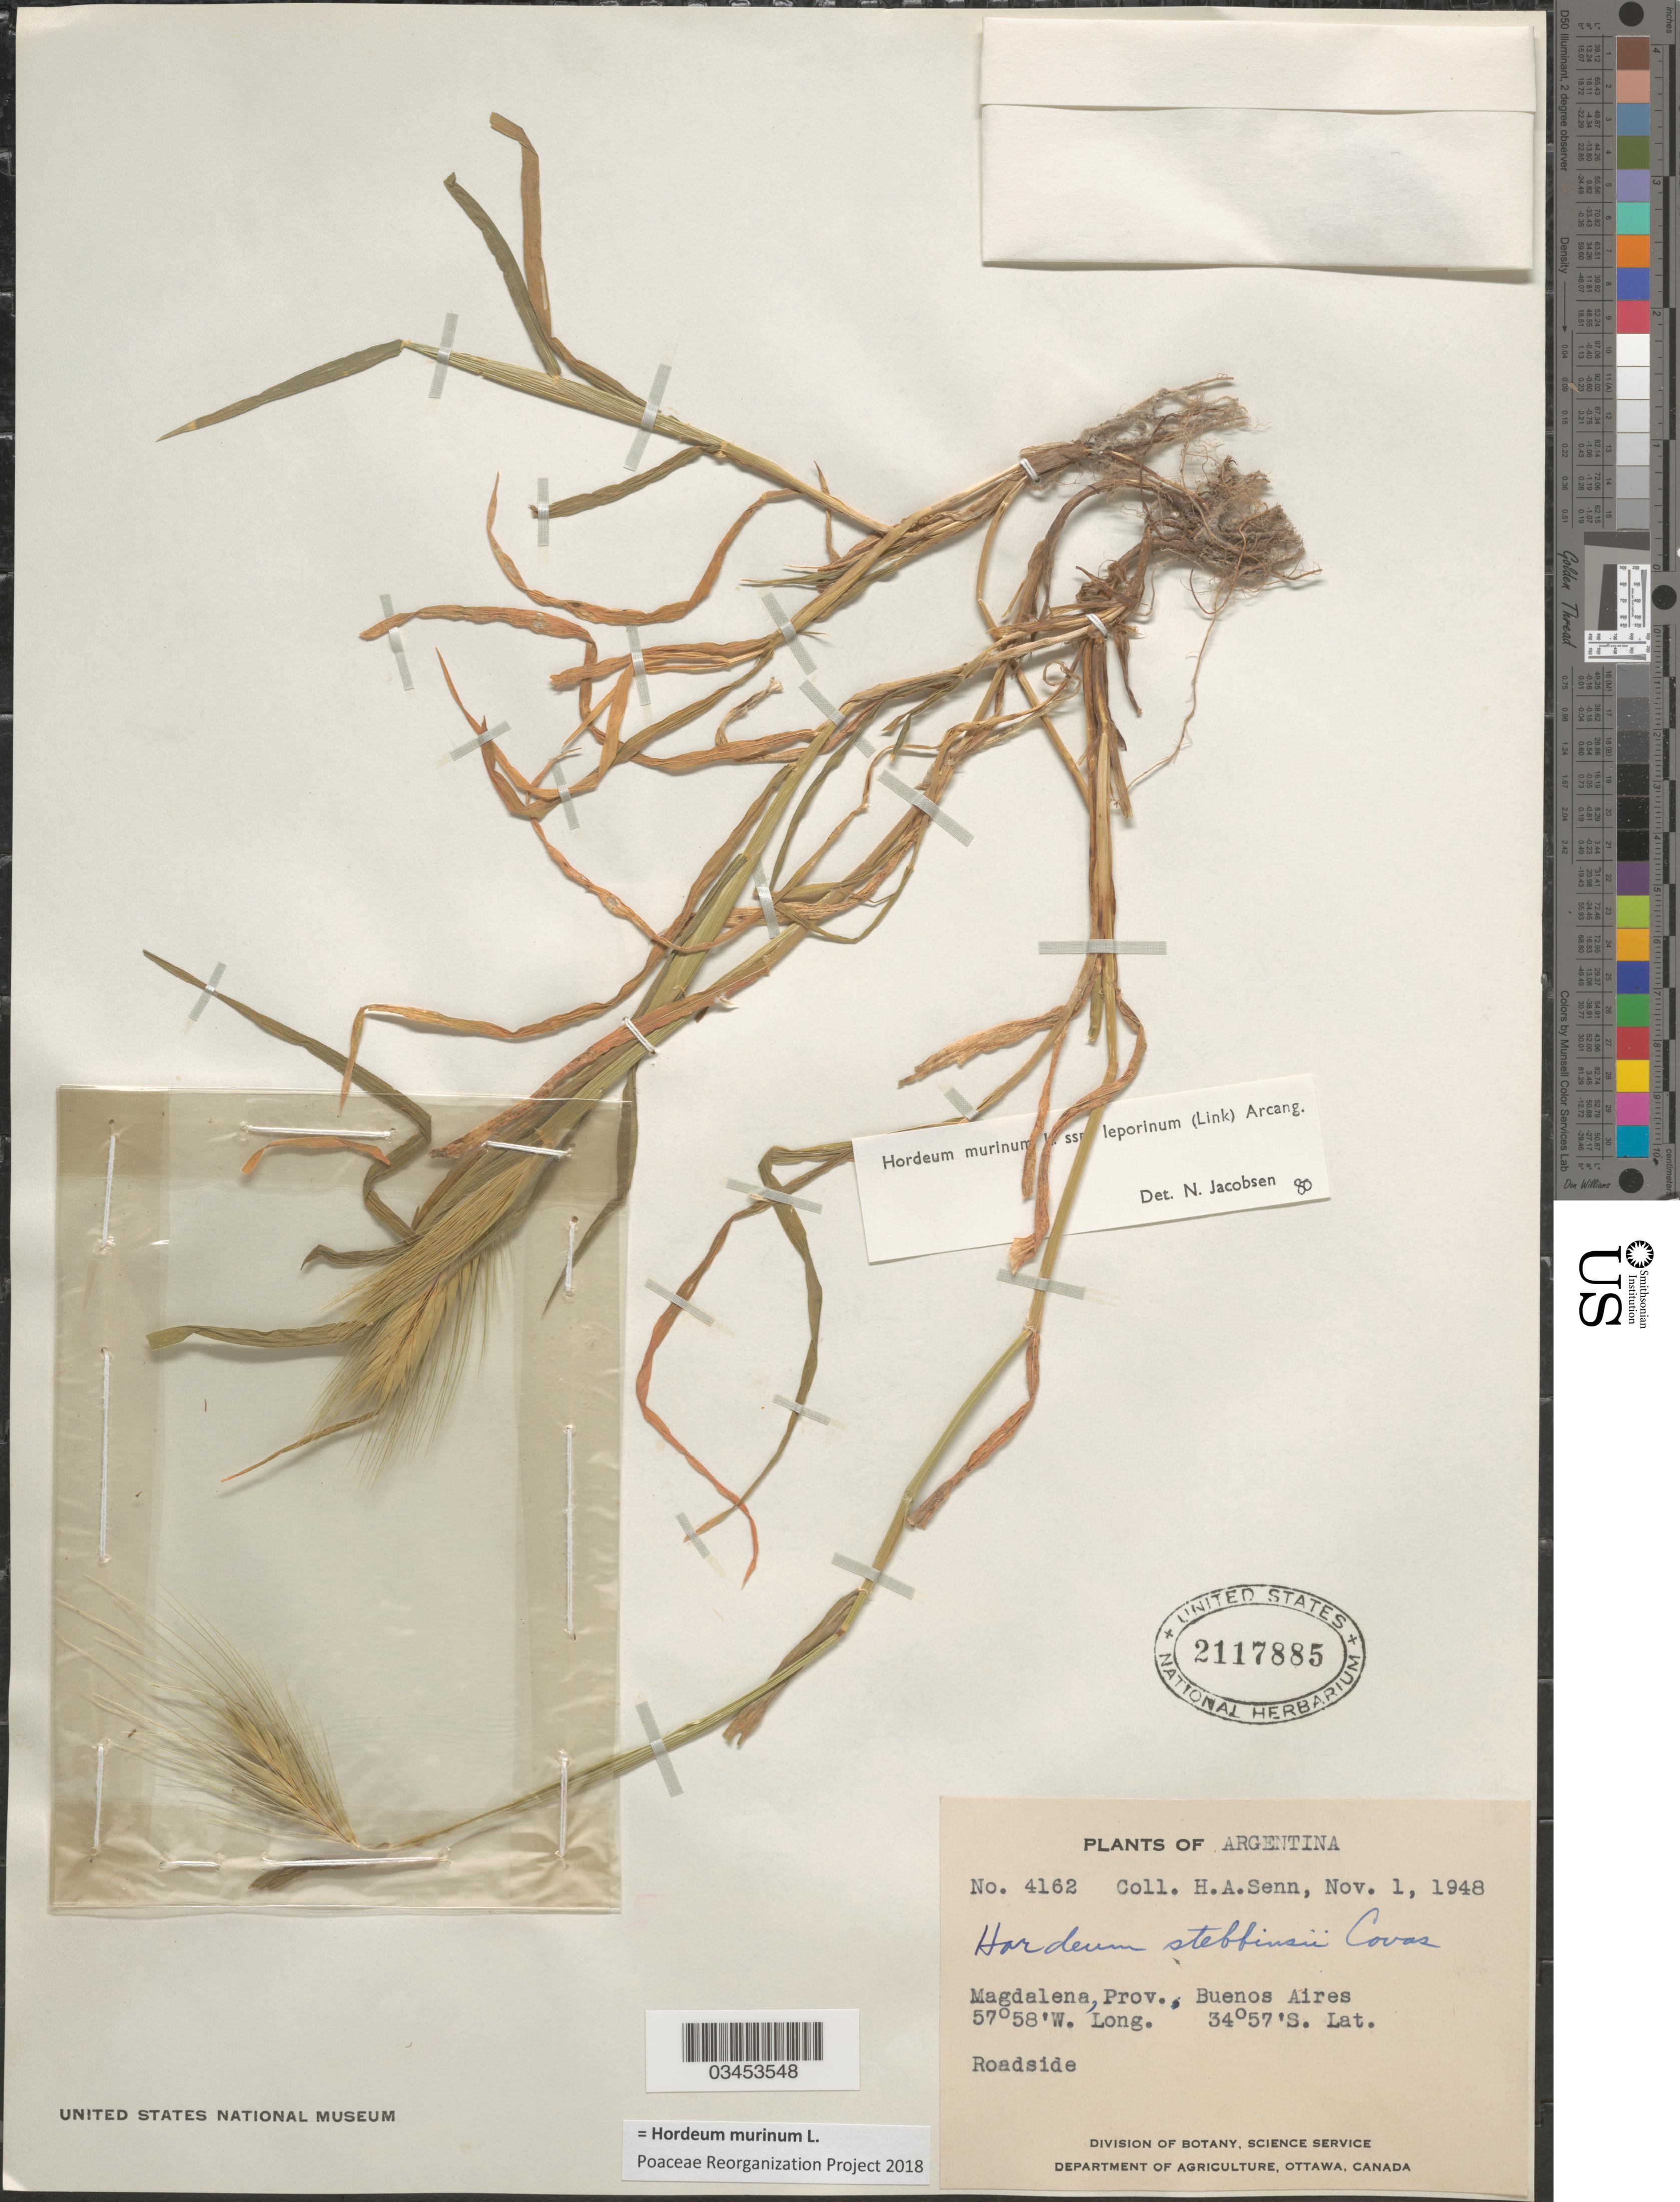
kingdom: Plantae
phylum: Tracheophyta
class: Liliopsida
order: Poales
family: Poaceae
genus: Hordeum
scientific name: Hordeum murinum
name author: L.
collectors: H. Senn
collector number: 4162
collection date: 1948-11-01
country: Argentina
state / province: Buenos Aires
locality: Magdalena, Prov. Buenos Aires.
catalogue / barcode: US 2117885